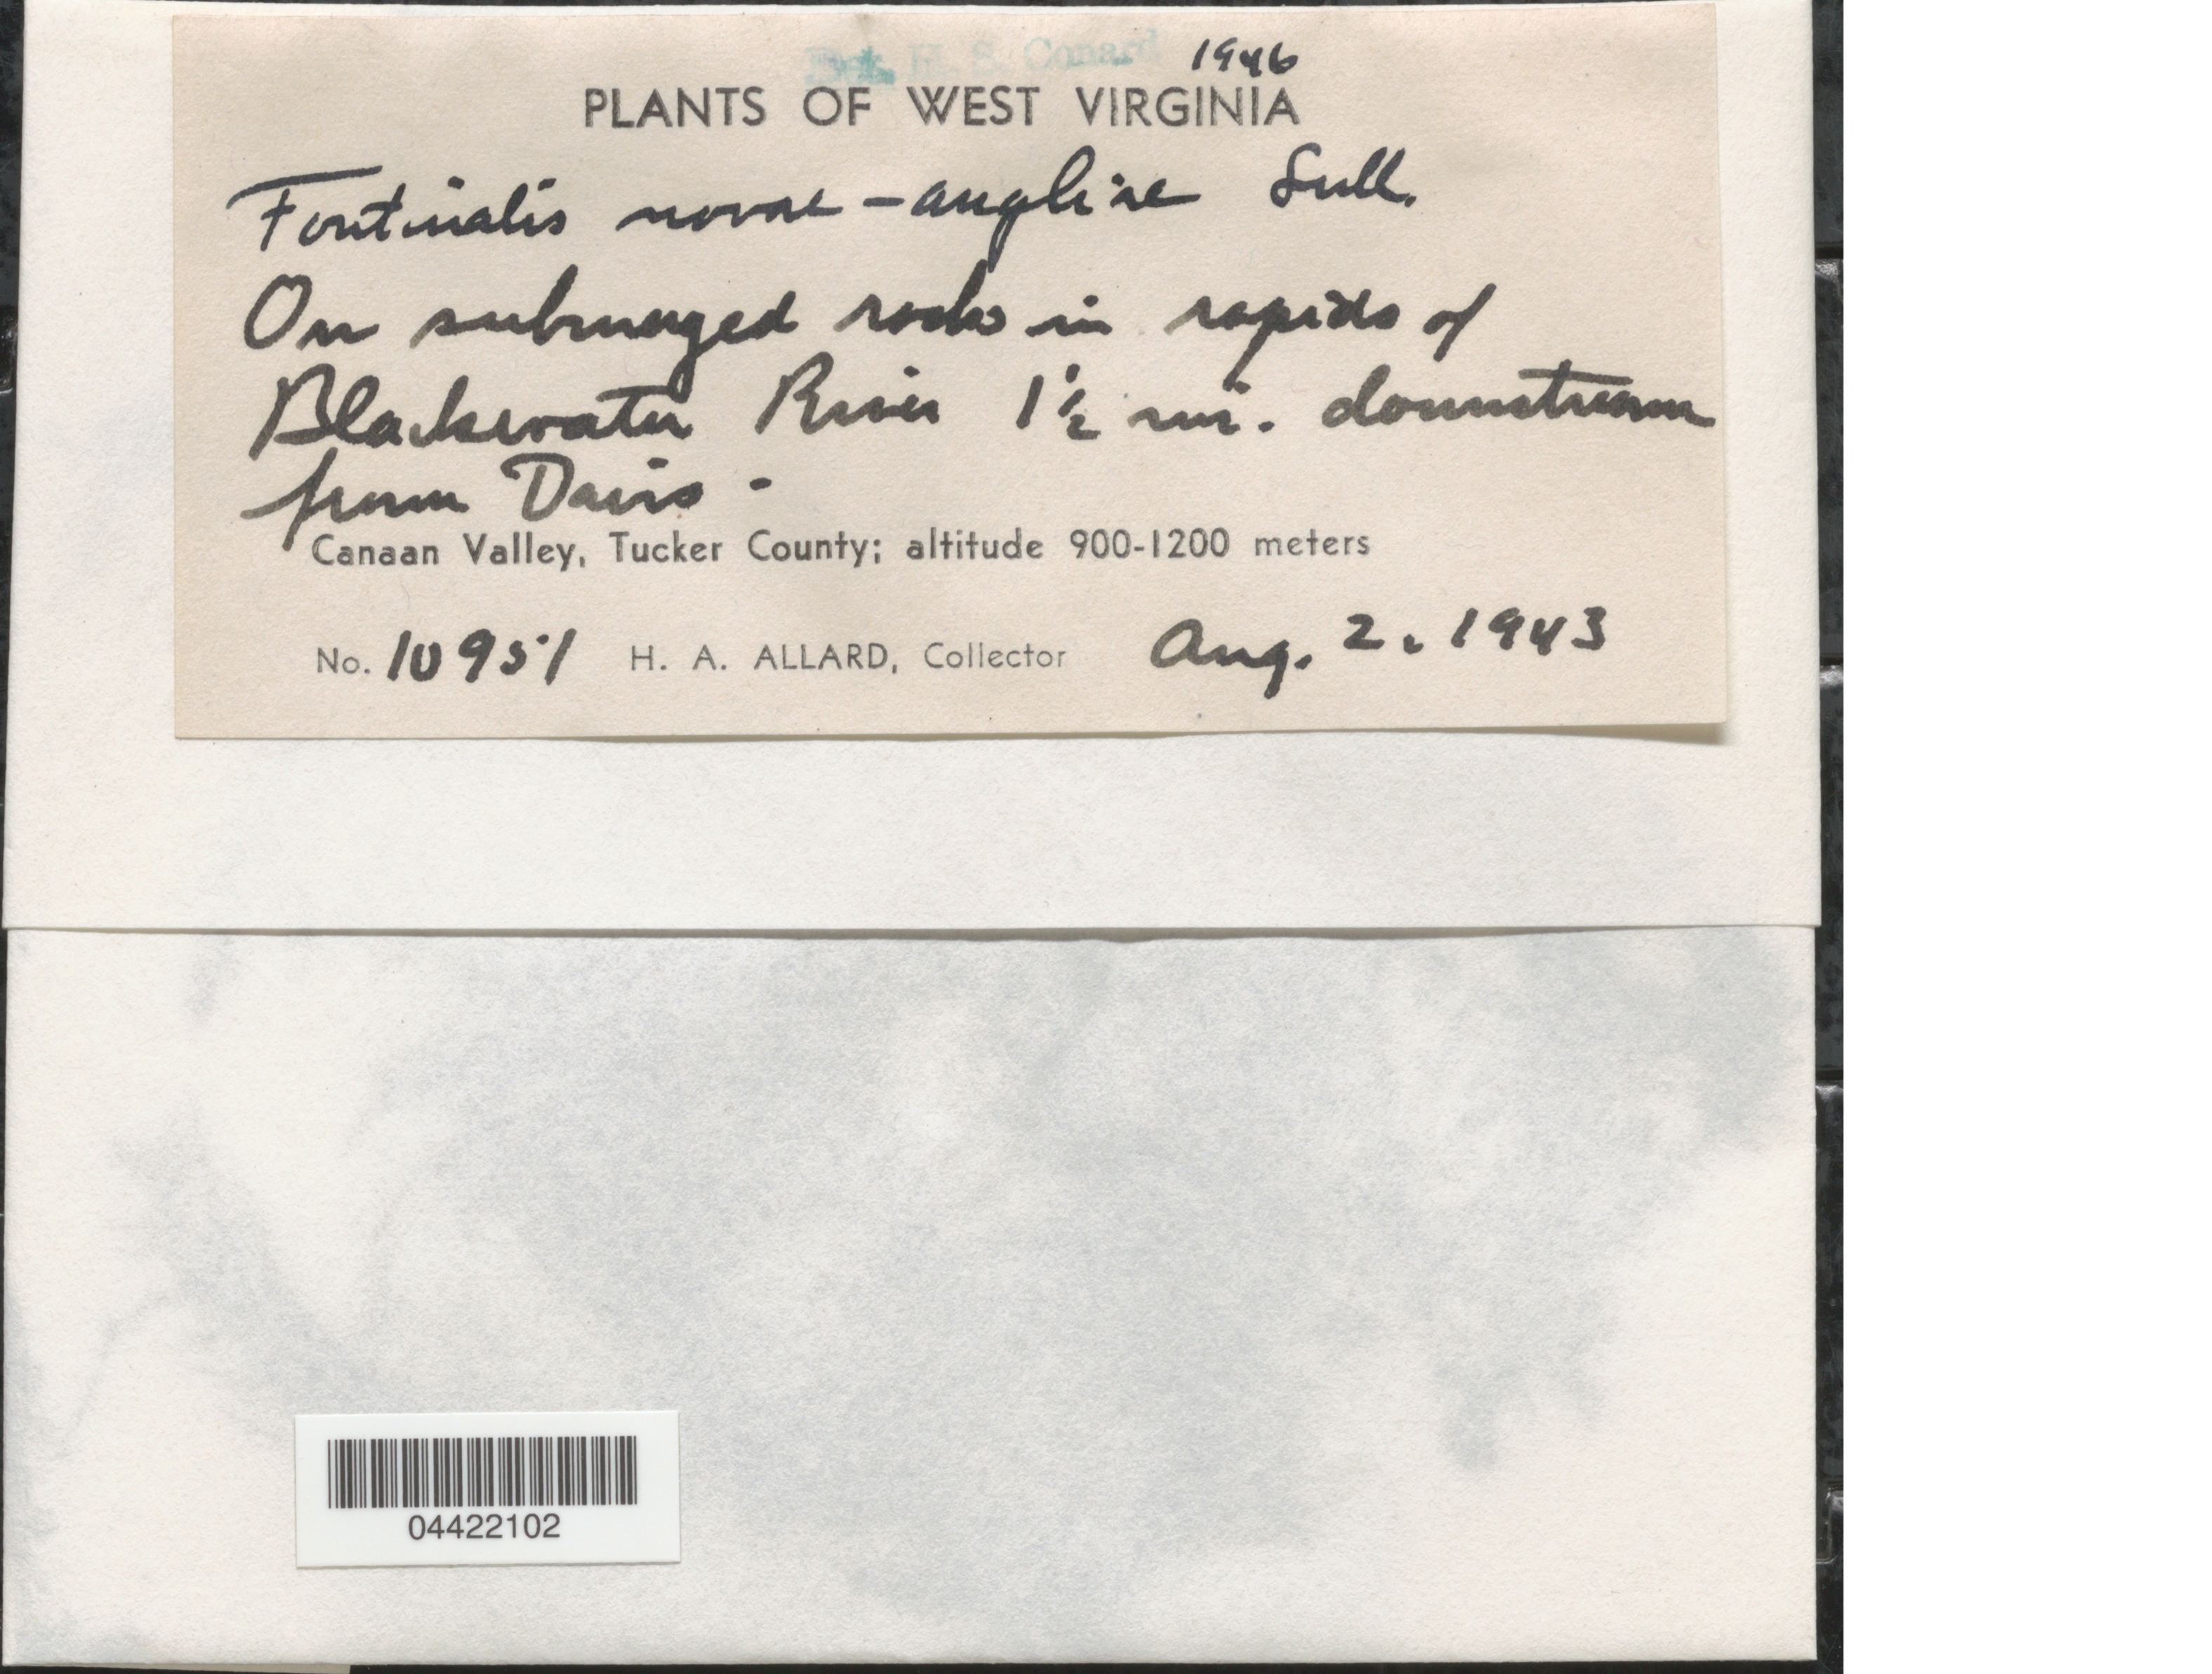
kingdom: Plantae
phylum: Bryophyta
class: Bryopsida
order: Hypnales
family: Fontinalaceae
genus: Fontinalis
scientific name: Fontinalis novae-angliae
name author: Sull.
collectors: H. A. Allard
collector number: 10951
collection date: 1943-08-02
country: United States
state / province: West Virginia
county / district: Tucker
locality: In rapids of Blackwater River 1½ mi. downstream from Davis. Canaan Valley, Tucker County.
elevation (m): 900